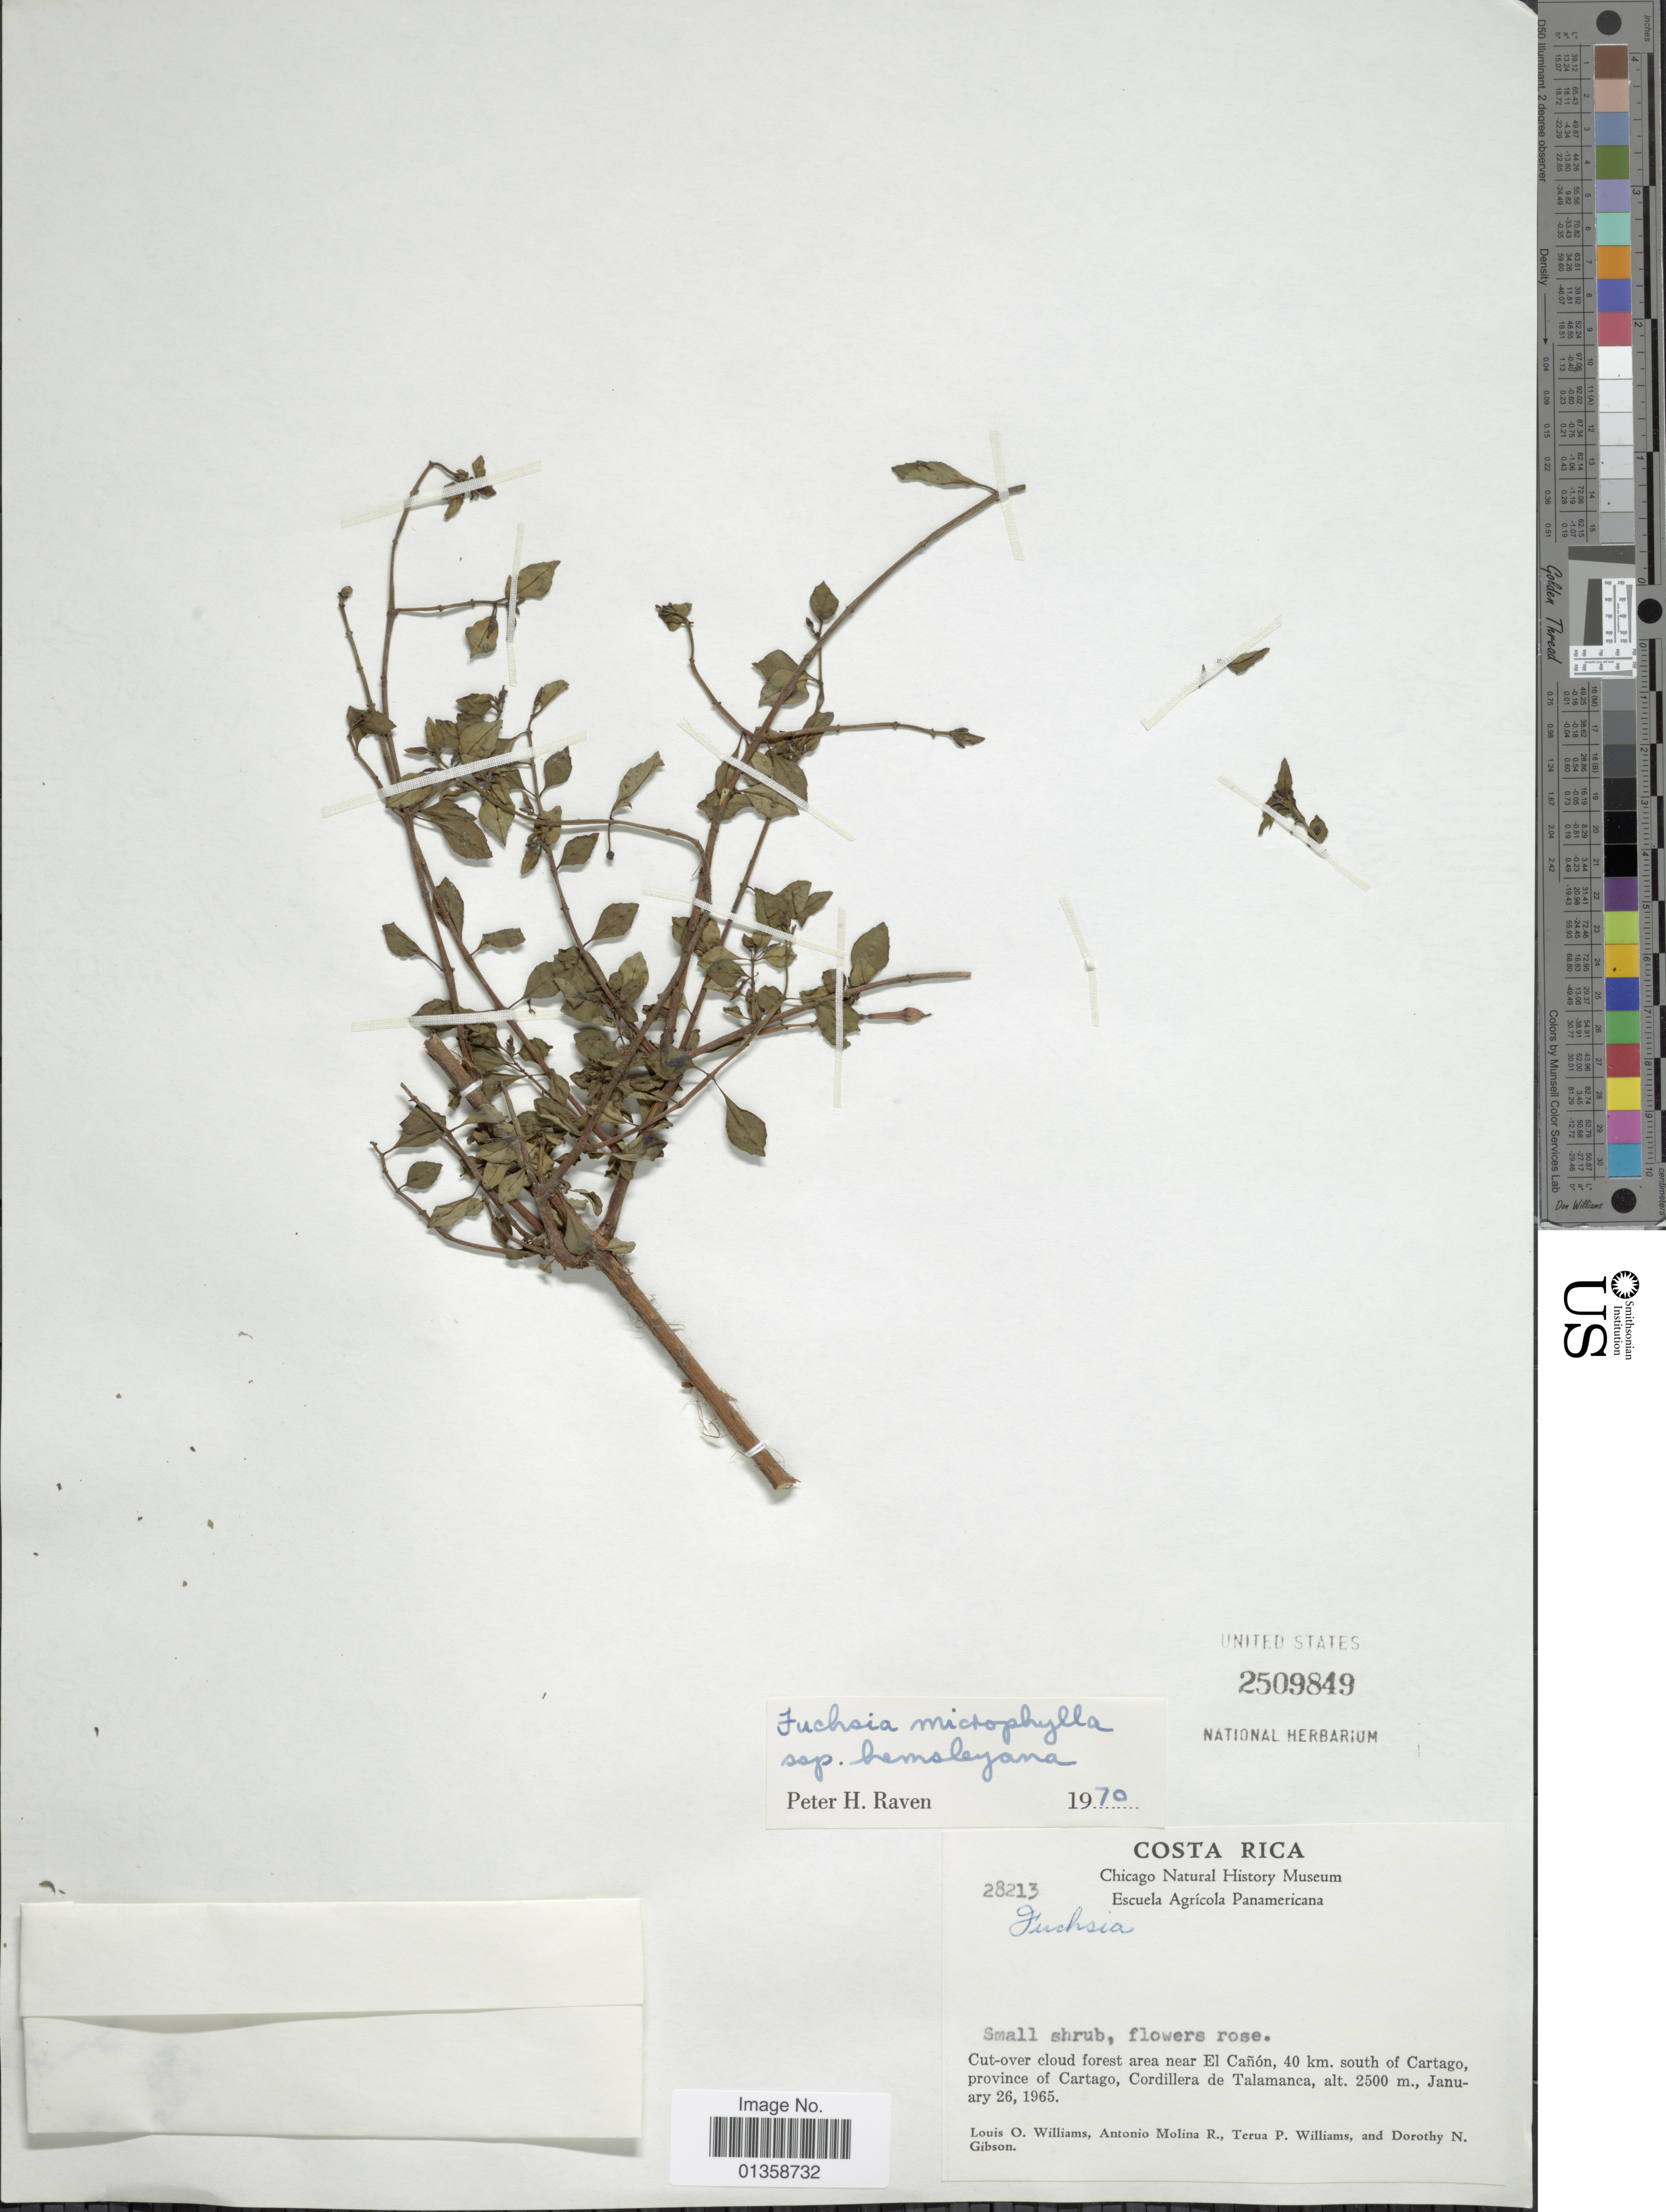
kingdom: Plantae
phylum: Tracheophyta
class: Magnoliopsida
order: Myrtales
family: Onagraceae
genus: Fuchsia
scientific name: Fuchsia microphylla subsp. hemsleyana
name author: (Woodson & Seibert) Breedlove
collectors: L. O. Williams, A. Molina R., T. P. Williams & D. N. Gibson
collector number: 28213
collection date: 1965-01-26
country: Costa Rica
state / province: Cartago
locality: Cut-over cloud forest area near El Cañon, 40 km. south of Cartago, Cordillera de Talamanca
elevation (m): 2500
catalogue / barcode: US 2509849